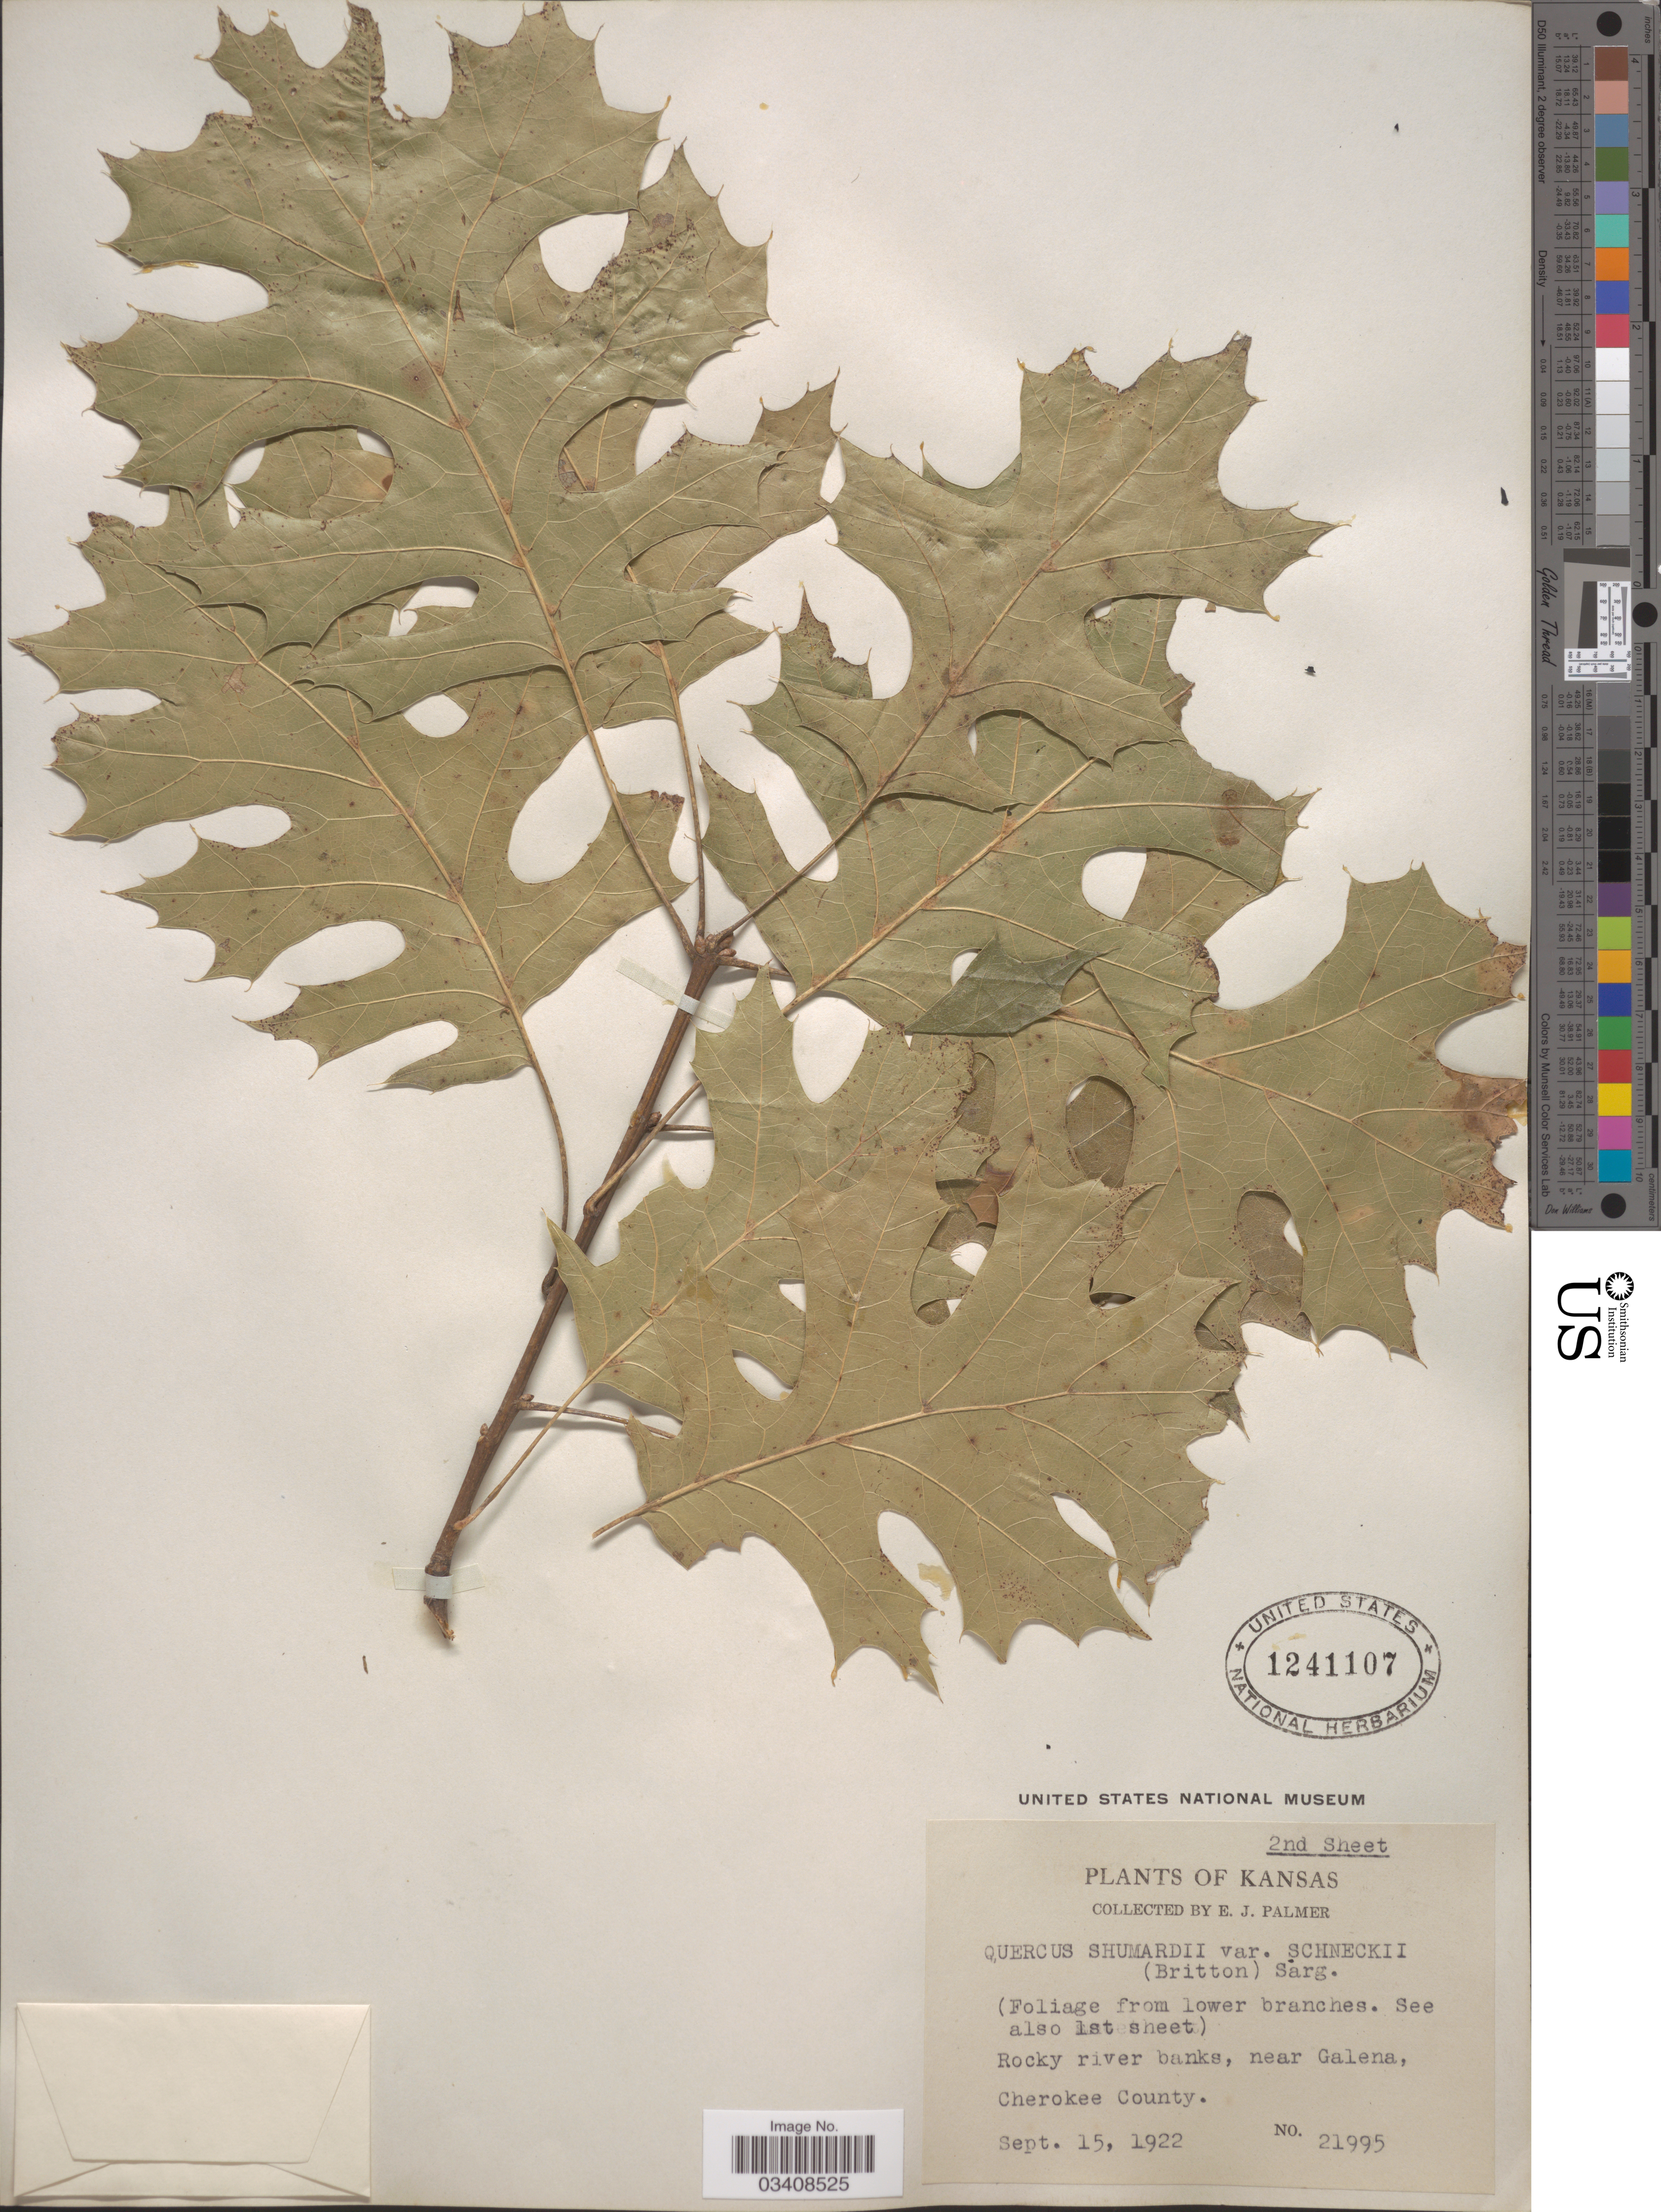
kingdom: Plantae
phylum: Tracheophyta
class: Magnoliopsida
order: Fagales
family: Fagaceae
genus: Quercus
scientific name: Quercus shumardii var. schneckii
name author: (Britton) Sarg.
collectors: E. J. Palmer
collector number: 21995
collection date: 1922-09-15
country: United States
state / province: Kansas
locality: Near Galena, Cherokee County.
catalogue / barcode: US 1241107